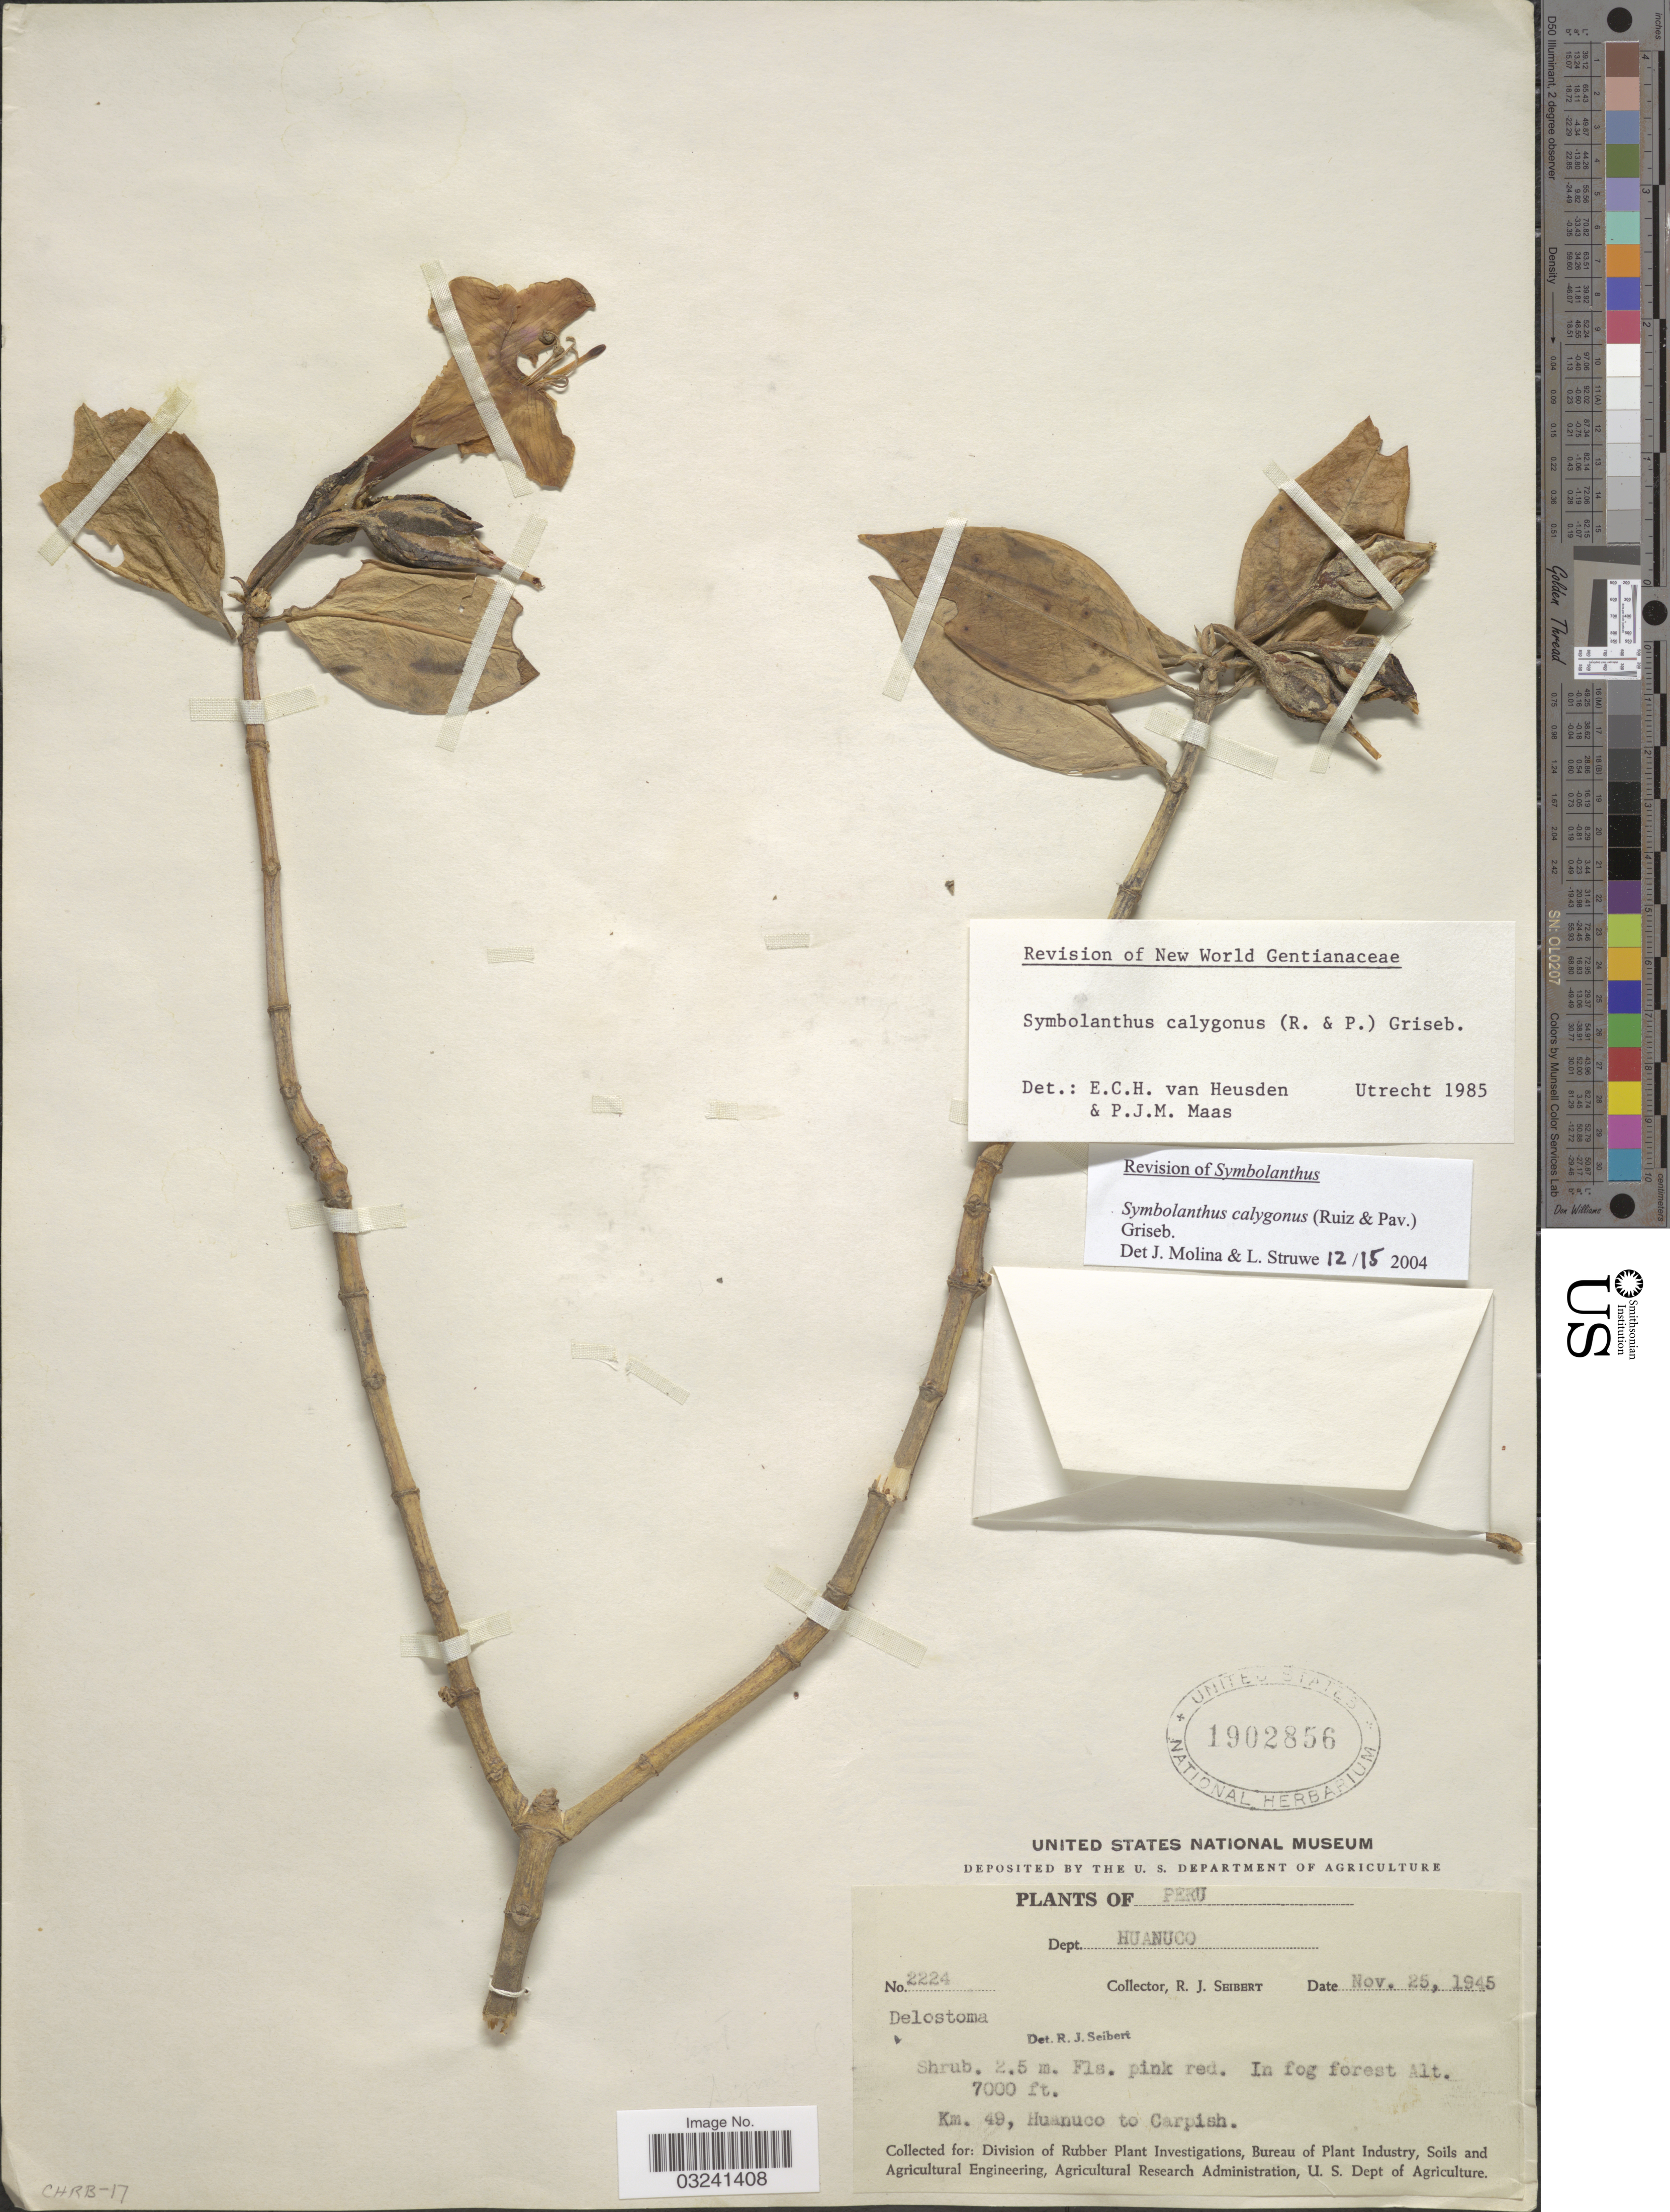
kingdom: Plantae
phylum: Tracheophyta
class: Magnoliopsida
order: Gentianales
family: Gentianaceae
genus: Symbolanthus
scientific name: Symbolanthus calygonus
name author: (Ruiz & Pav.) Griseb. ex Gilg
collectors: R. J. Seibert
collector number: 2224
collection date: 1945-11-25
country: Peru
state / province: Huánuco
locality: Dept. Huanuco. Km. 49, Huanuco to Carpish.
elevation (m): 2134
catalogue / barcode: US 1902856